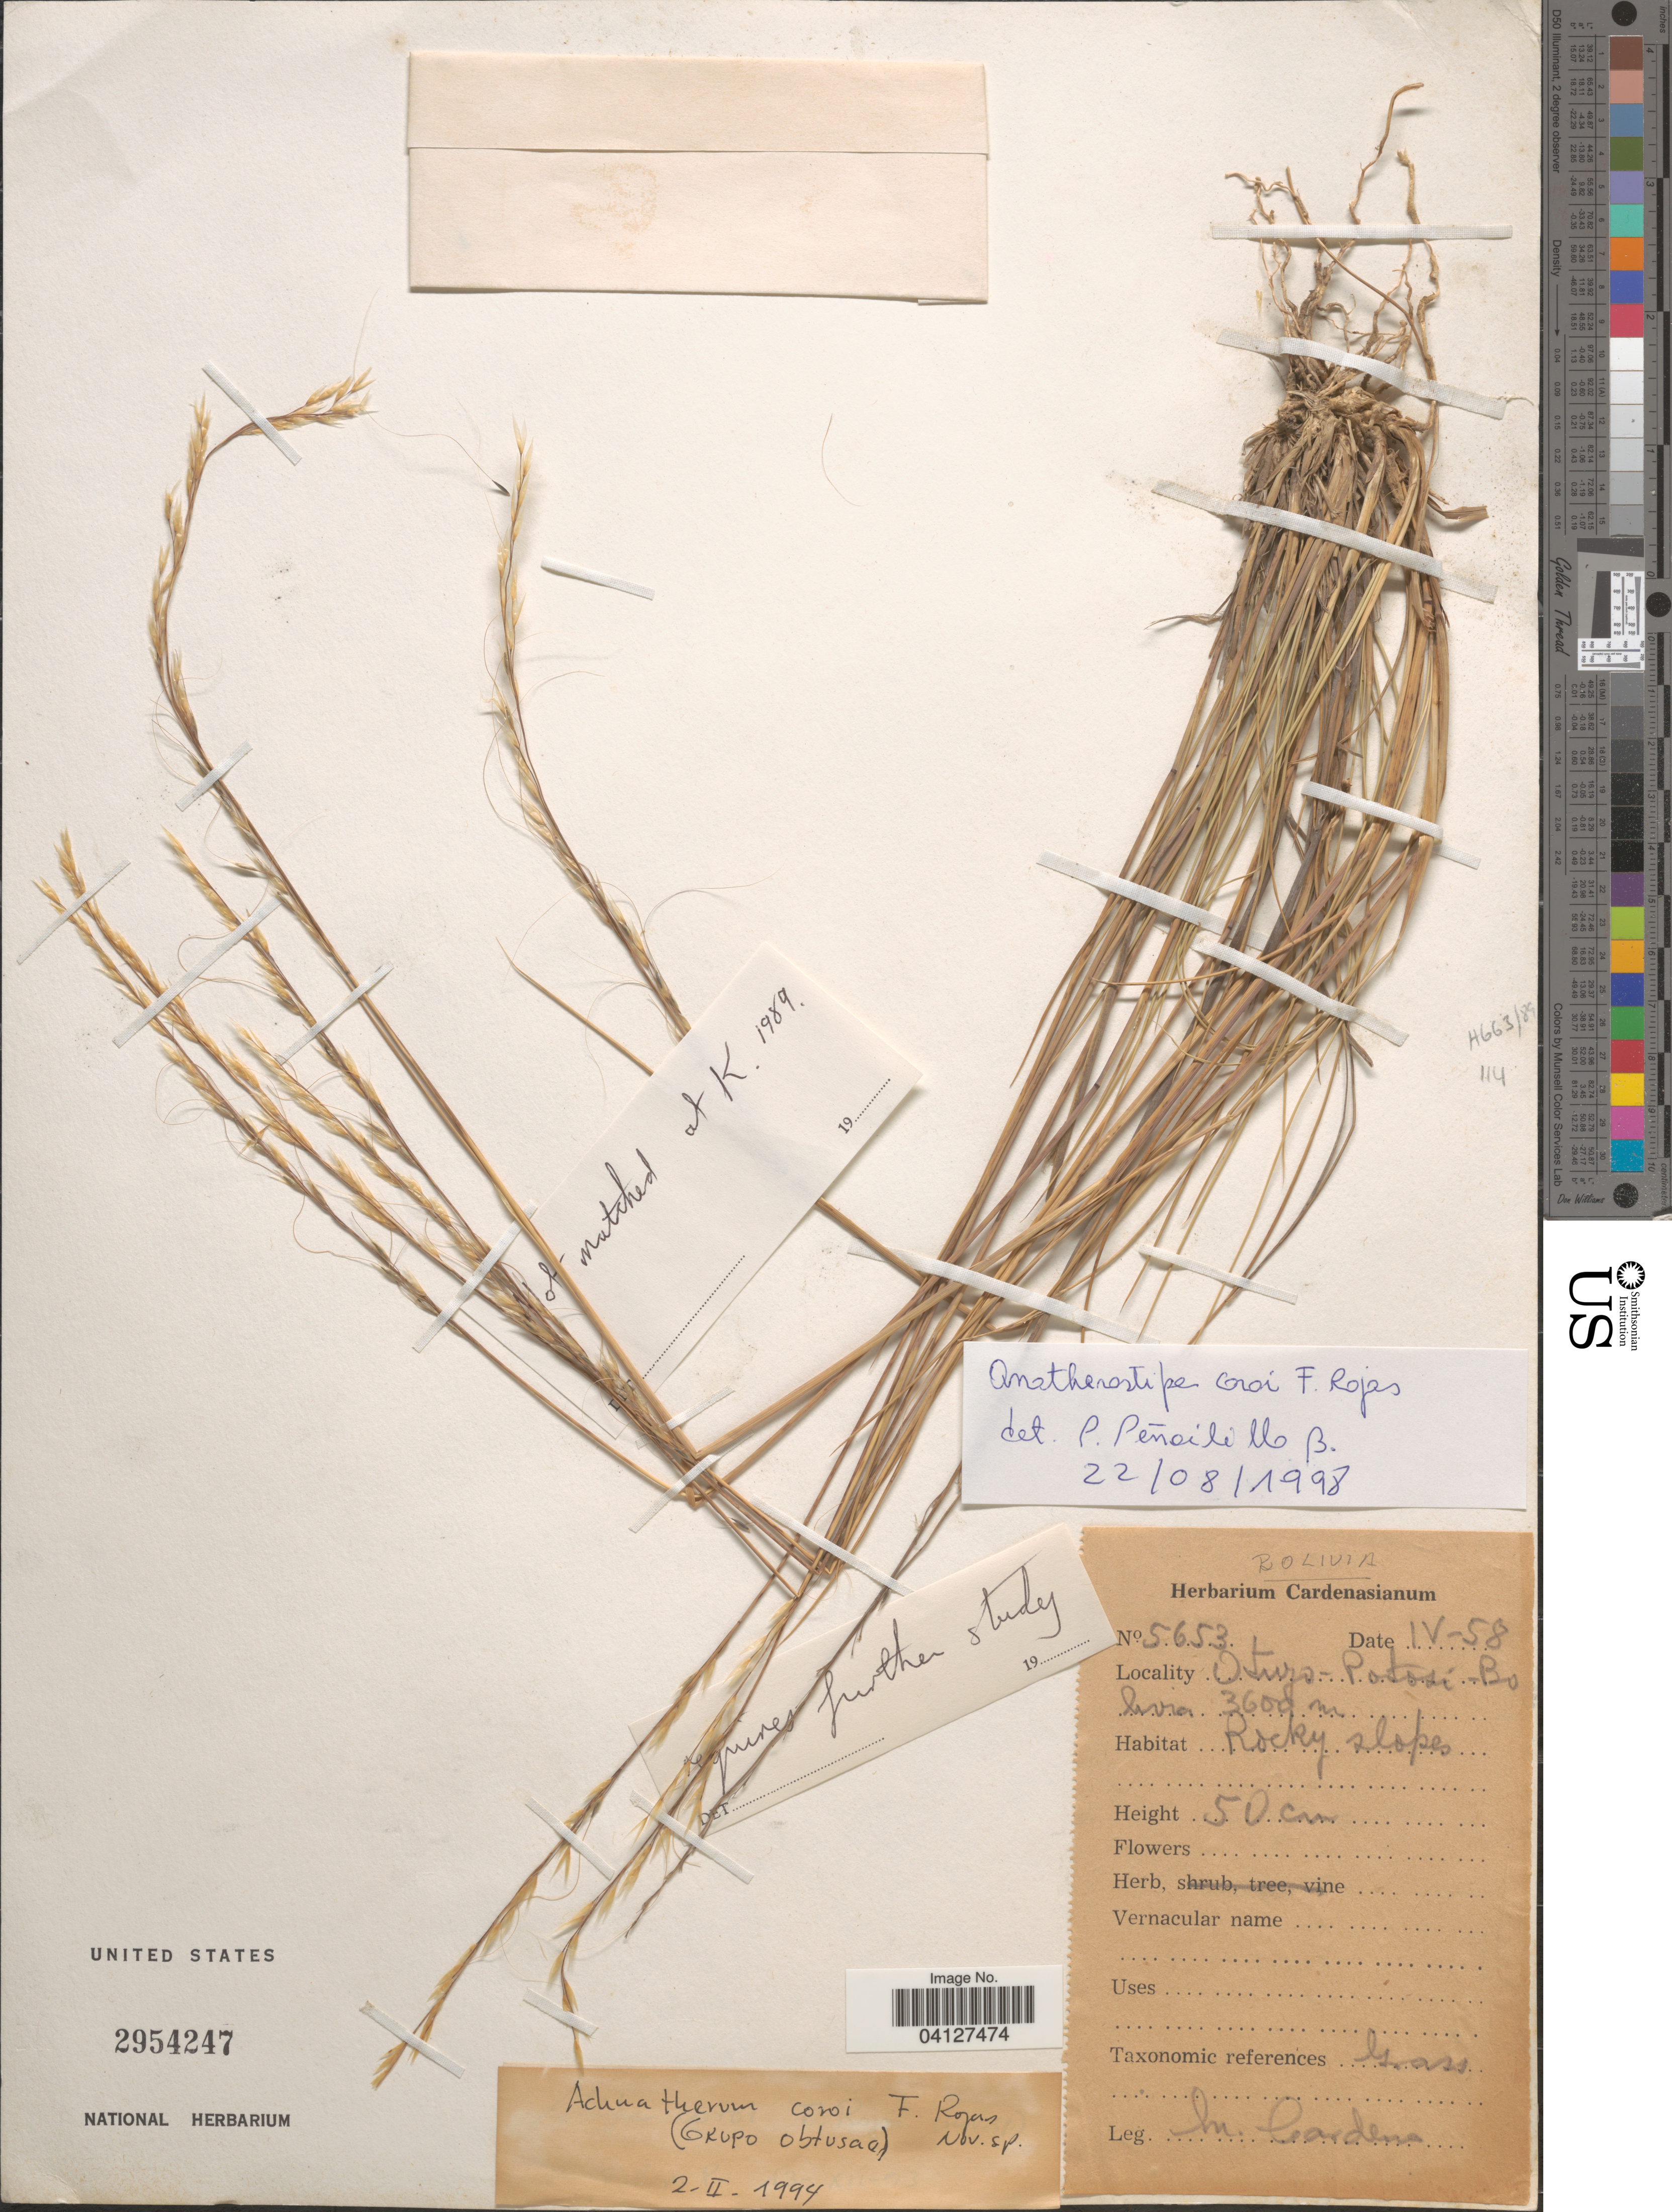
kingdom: Plantae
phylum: Tracheophyta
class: Liliopsida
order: Poales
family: Poaceae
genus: Anatherostipa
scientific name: Anatherostipa coroi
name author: F. Rojas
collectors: M. Cárdenas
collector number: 5653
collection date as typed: Transcribed d/m/y: /4/58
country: Bolivia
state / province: Potosi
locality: Otuyo.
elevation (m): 3600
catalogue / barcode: US 2954247